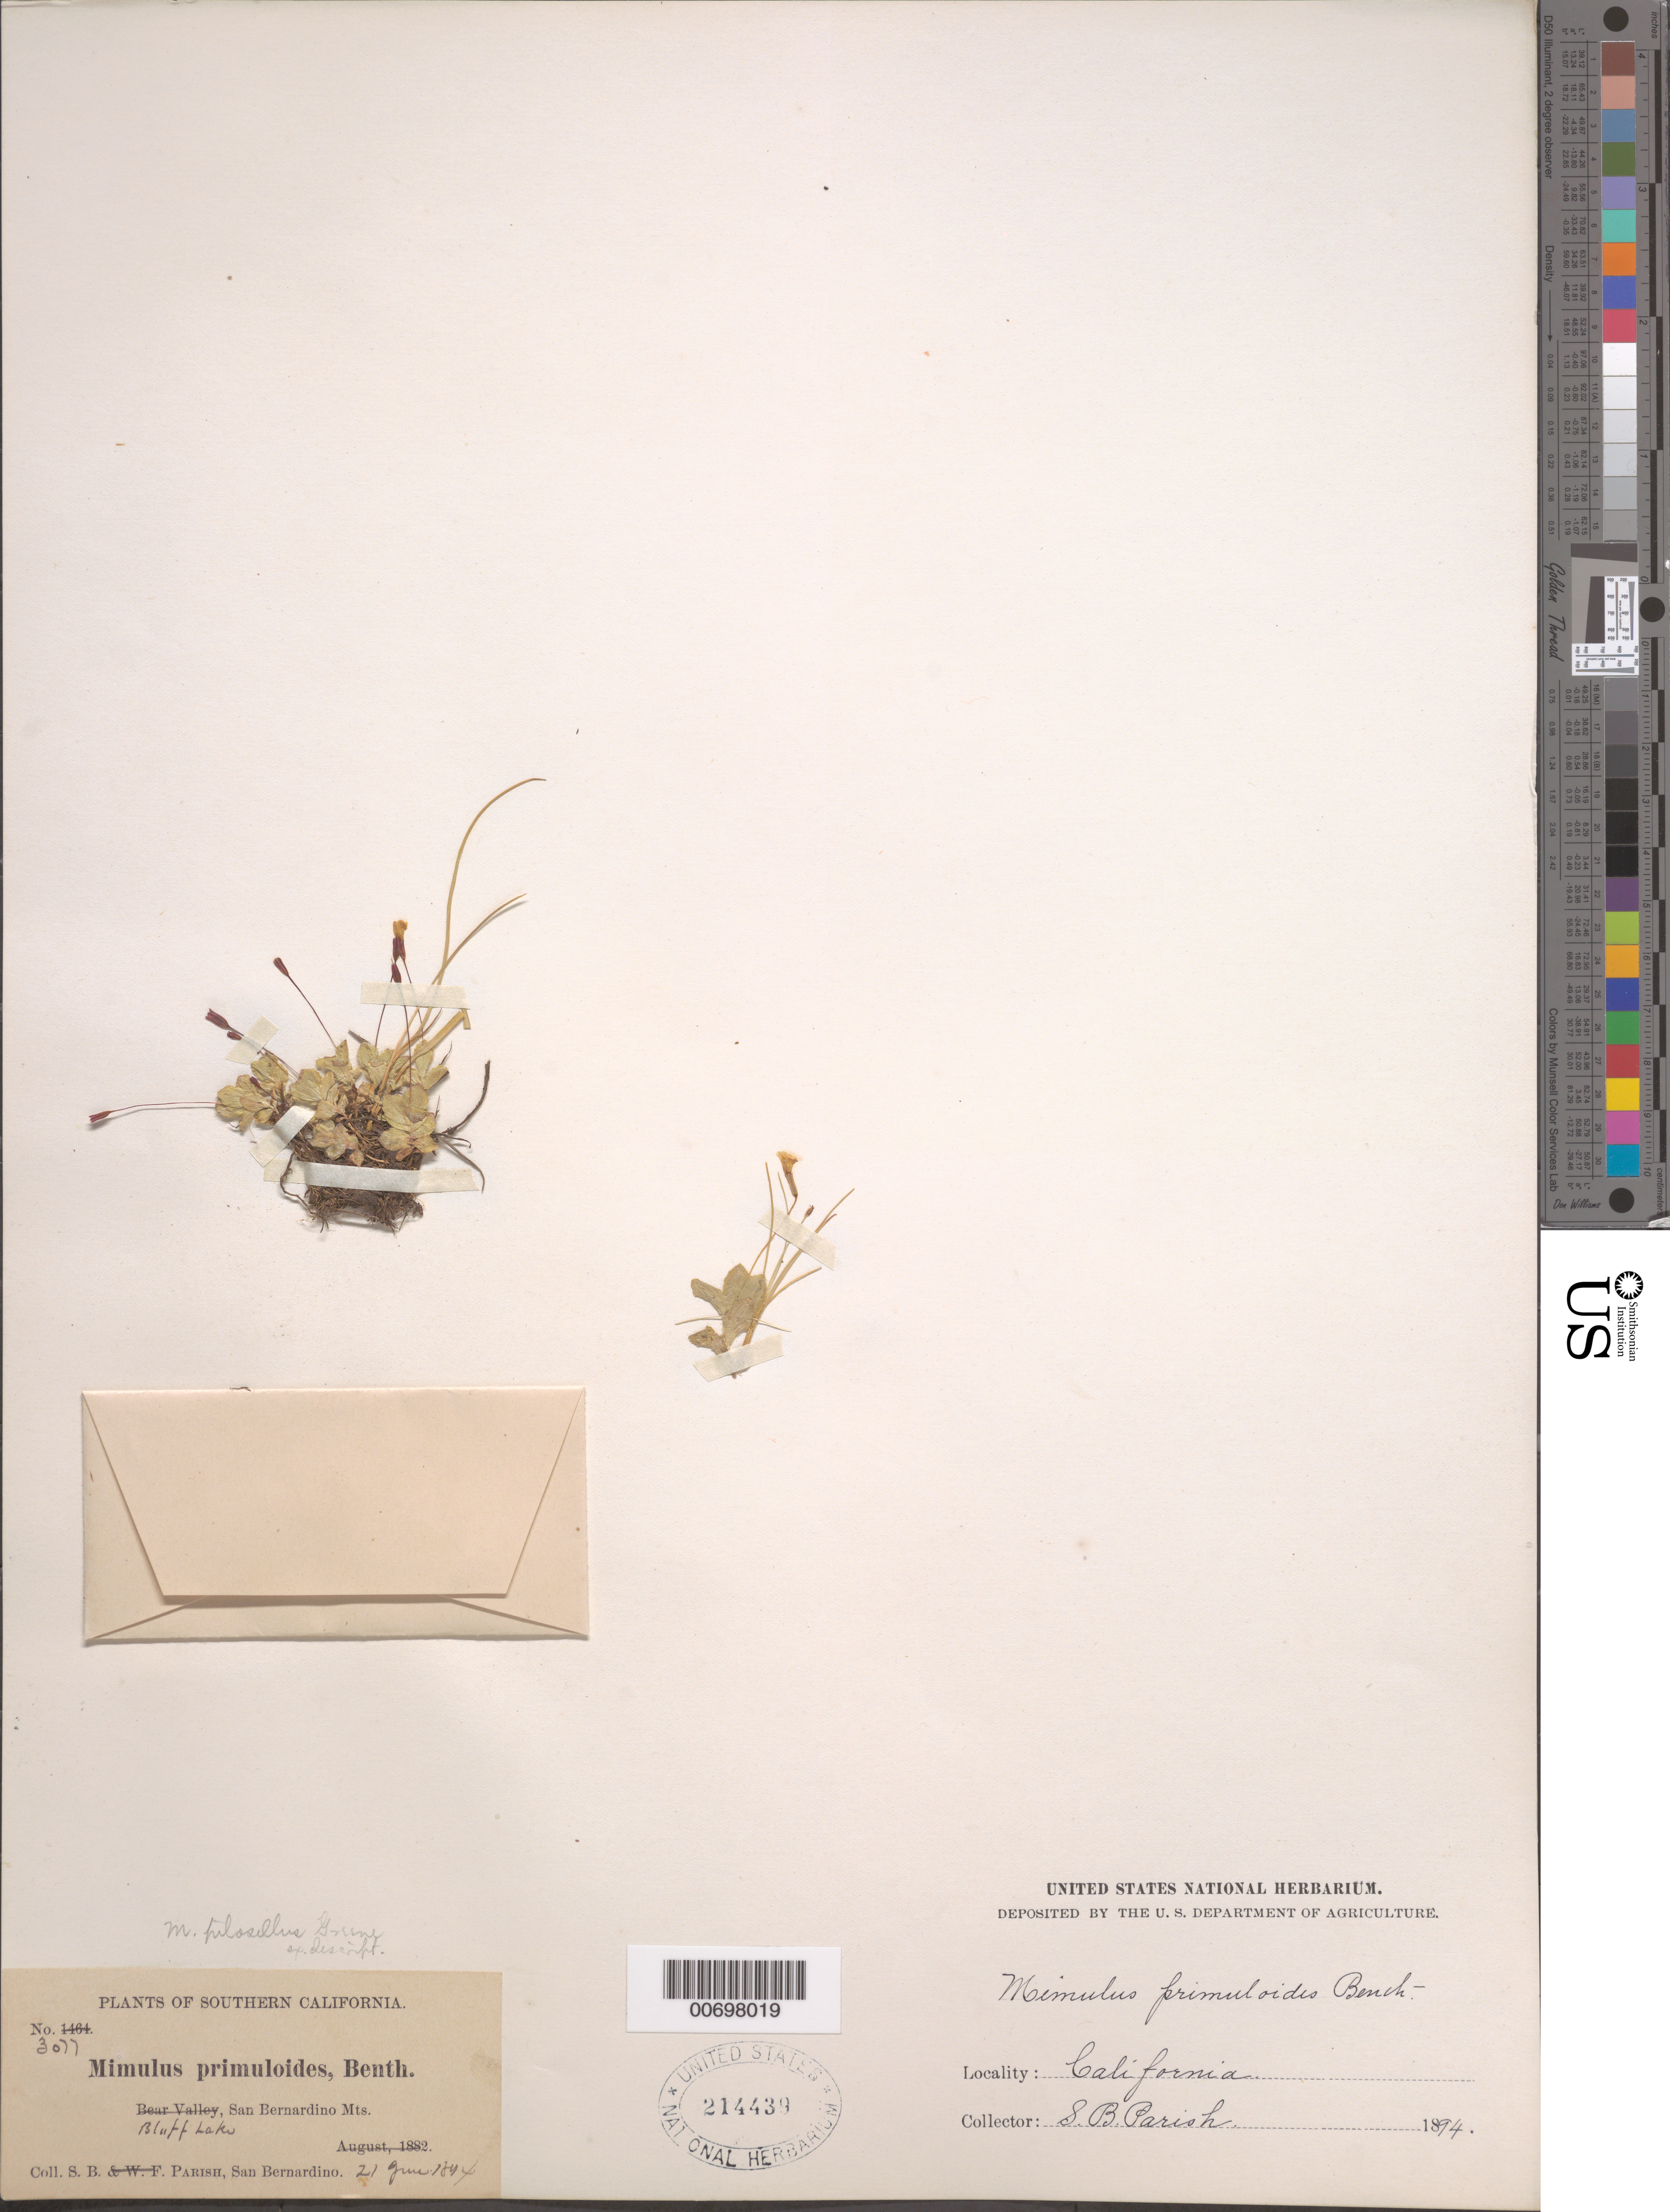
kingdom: Plantae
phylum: Tracheophyta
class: Magnoliopsida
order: Lamiales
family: Phrymaceae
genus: Mimulus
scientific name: Mimulus primuloides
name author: Benth.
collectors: S. B. Parish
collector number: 3077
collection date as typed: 21 Jun 1894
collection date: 1894-06-21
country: United States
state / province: California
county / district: San Bernardino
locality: Bluff Lake, San Bernardino Mts.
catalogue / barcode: US 214439